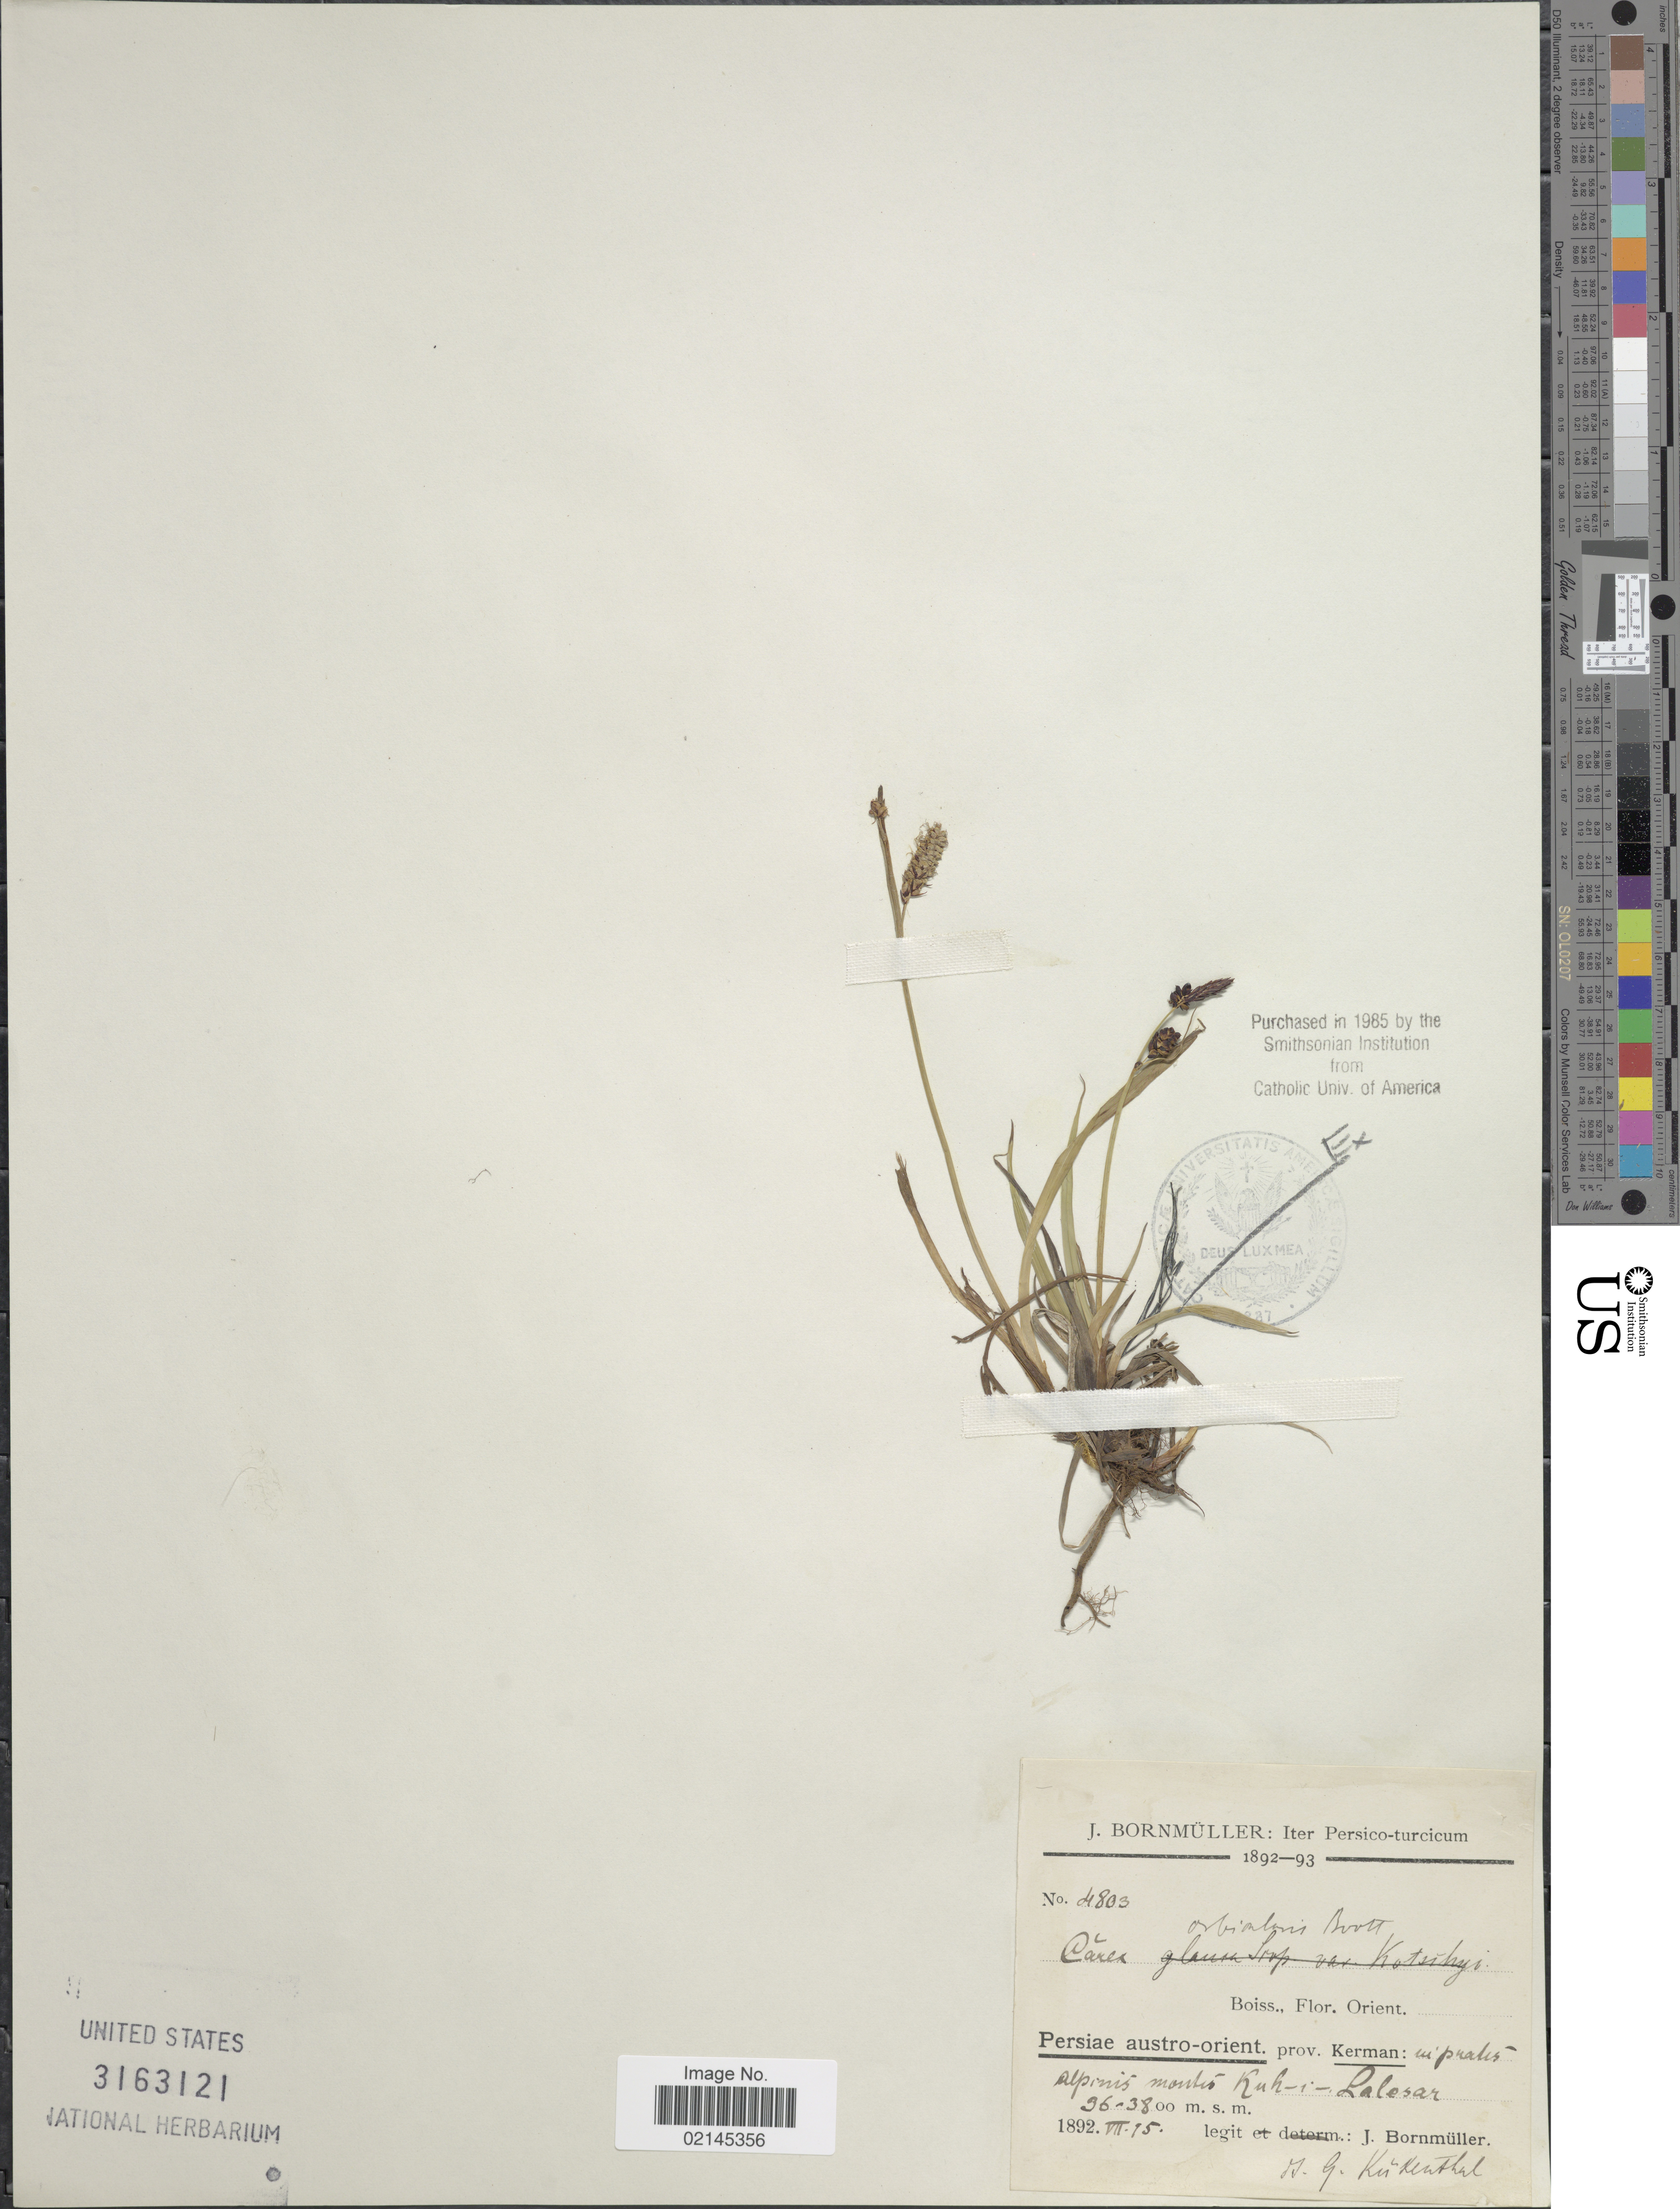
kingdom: Plantae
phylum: Tracheophyta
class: Liliopsida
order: Poales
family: Cyperaceae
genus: Carex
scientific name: Carex orbicularis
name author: Boott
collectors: J. Bornmüller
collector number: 4803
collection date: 1892-07-15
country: Iran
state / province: Kerman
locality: Persiae austro-orient. prov. Kerman: in pratis alpinis montis Kuh-i-Lalesar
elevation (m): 3600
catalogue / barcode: US 3163121